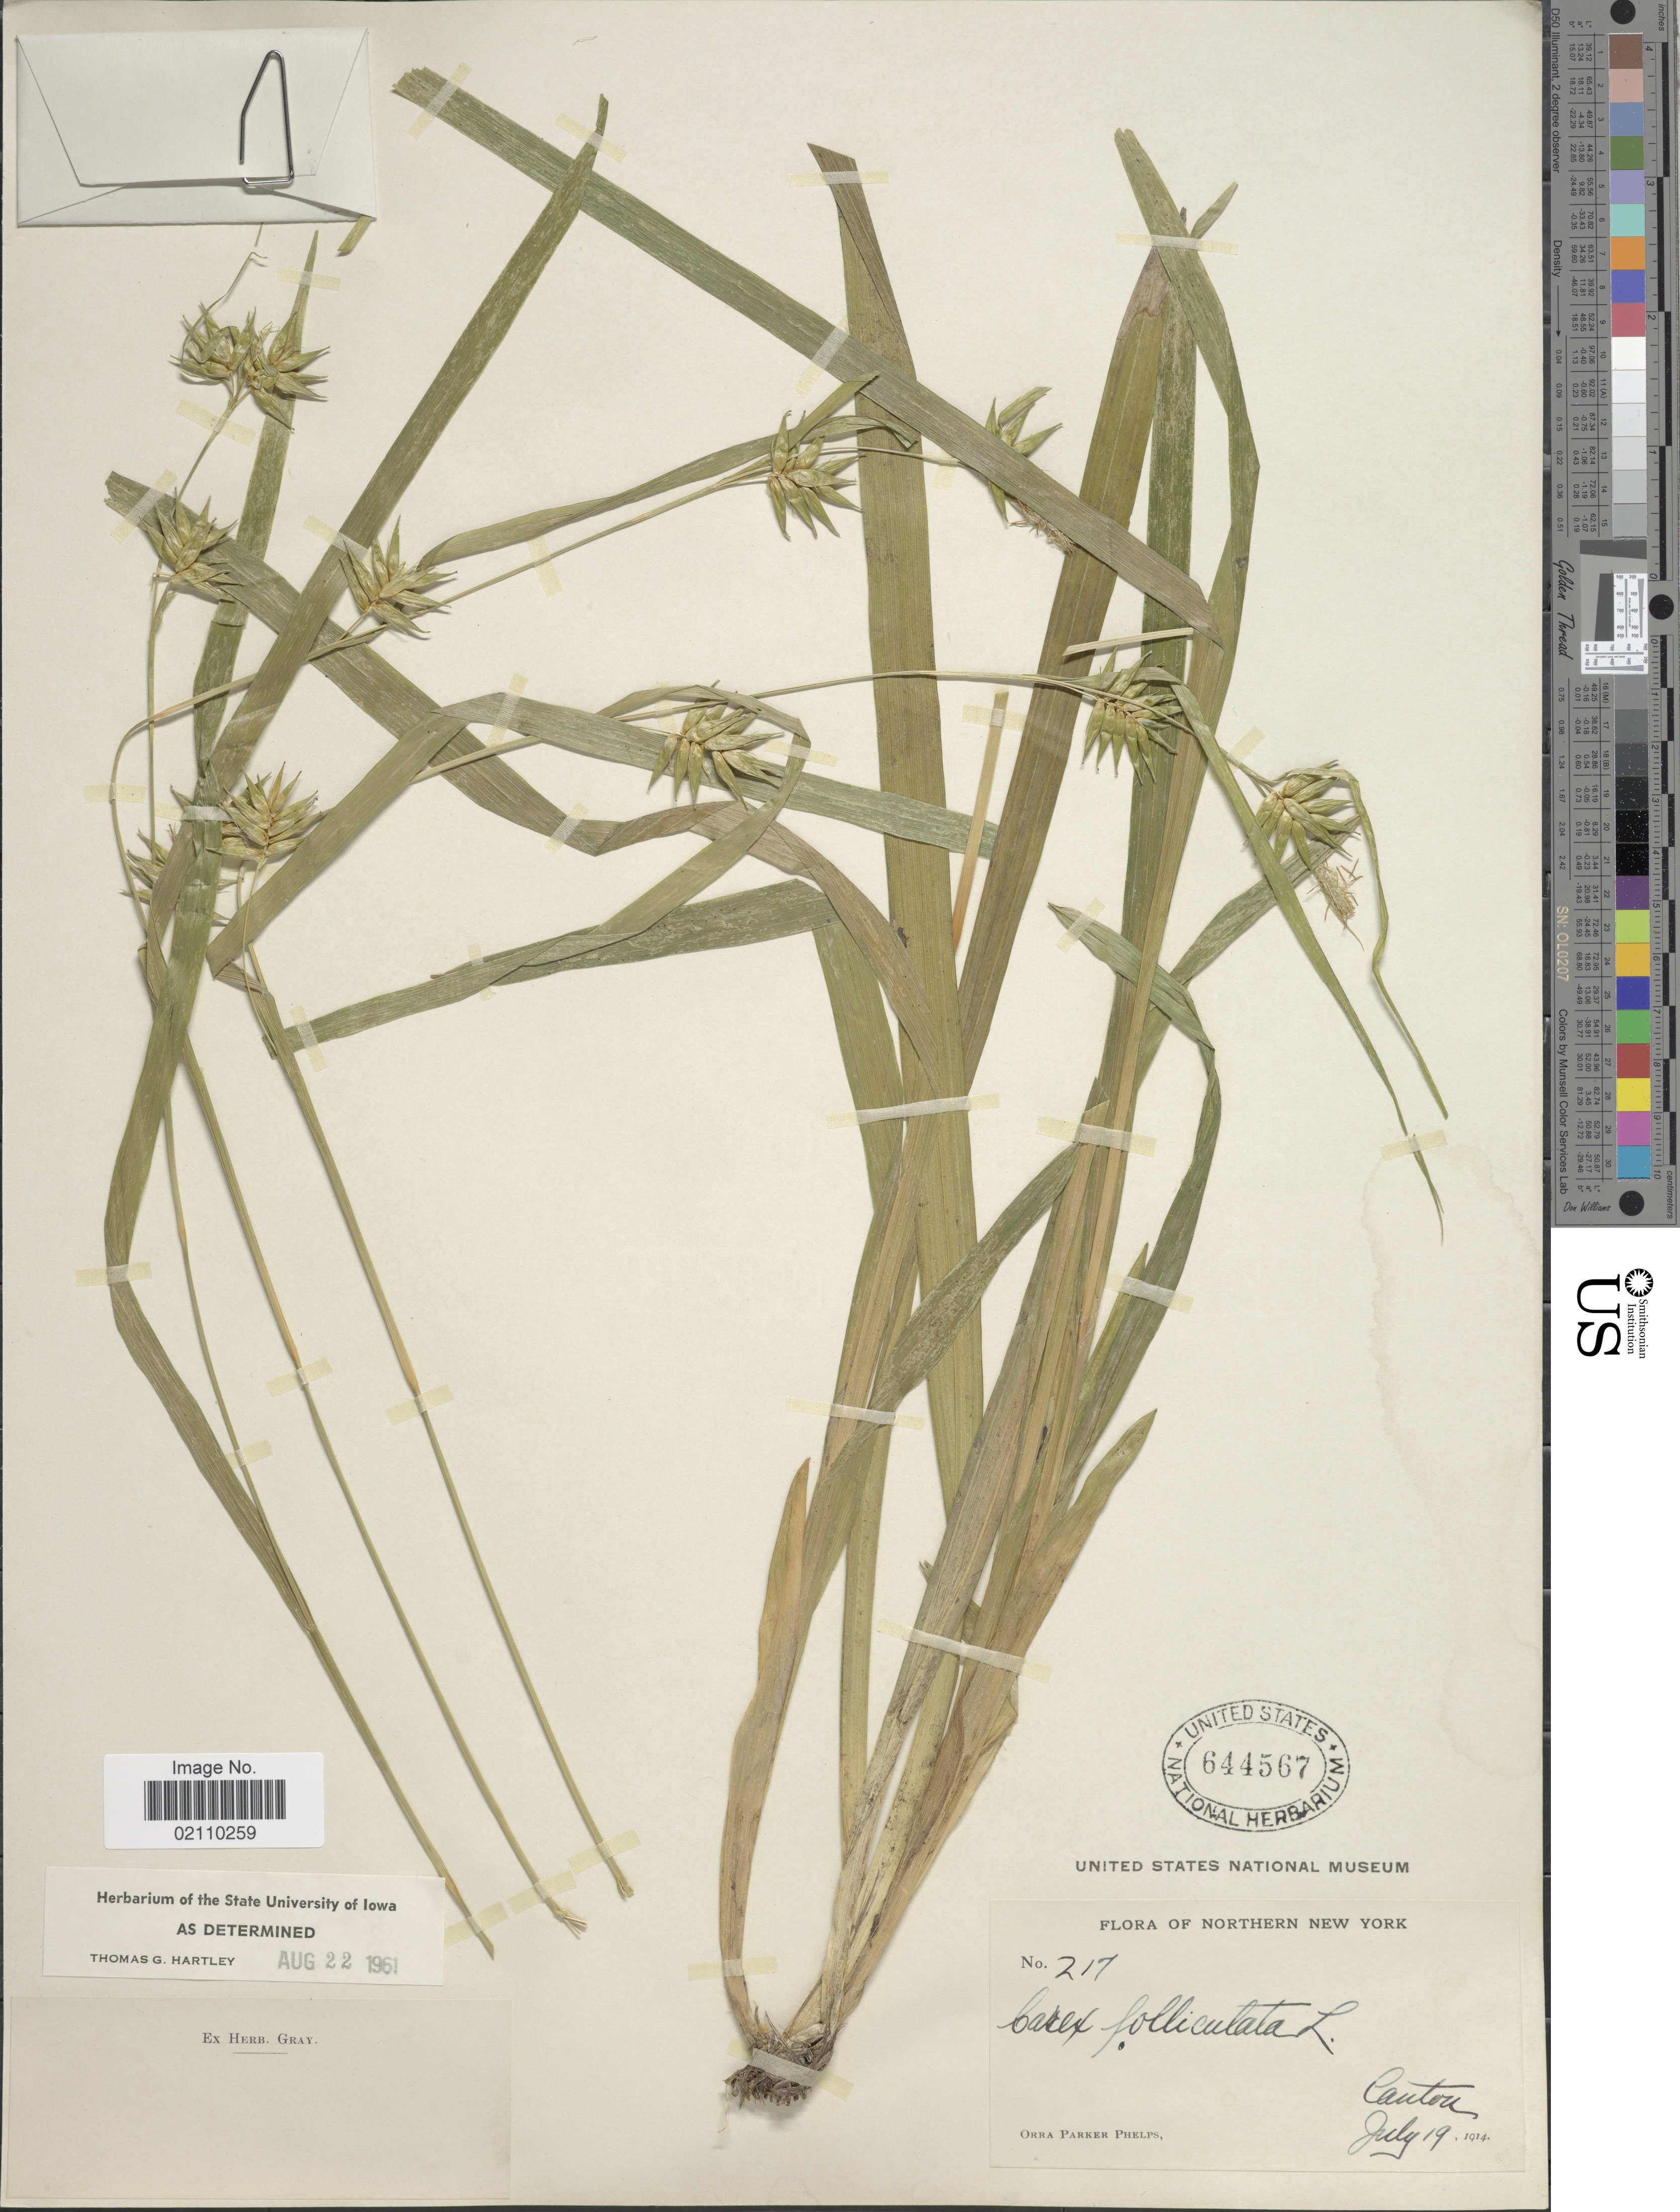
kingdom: Plantae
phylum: Tracheophyta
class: Liliopsida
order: Poales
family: Cyperaceae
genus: Carex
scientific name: Carex folliculata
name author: L.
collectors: O. P. Phelps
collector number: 217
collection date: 1914-07-19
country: United States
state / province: New York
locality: Northern New York, Canton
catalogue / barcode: US 644567